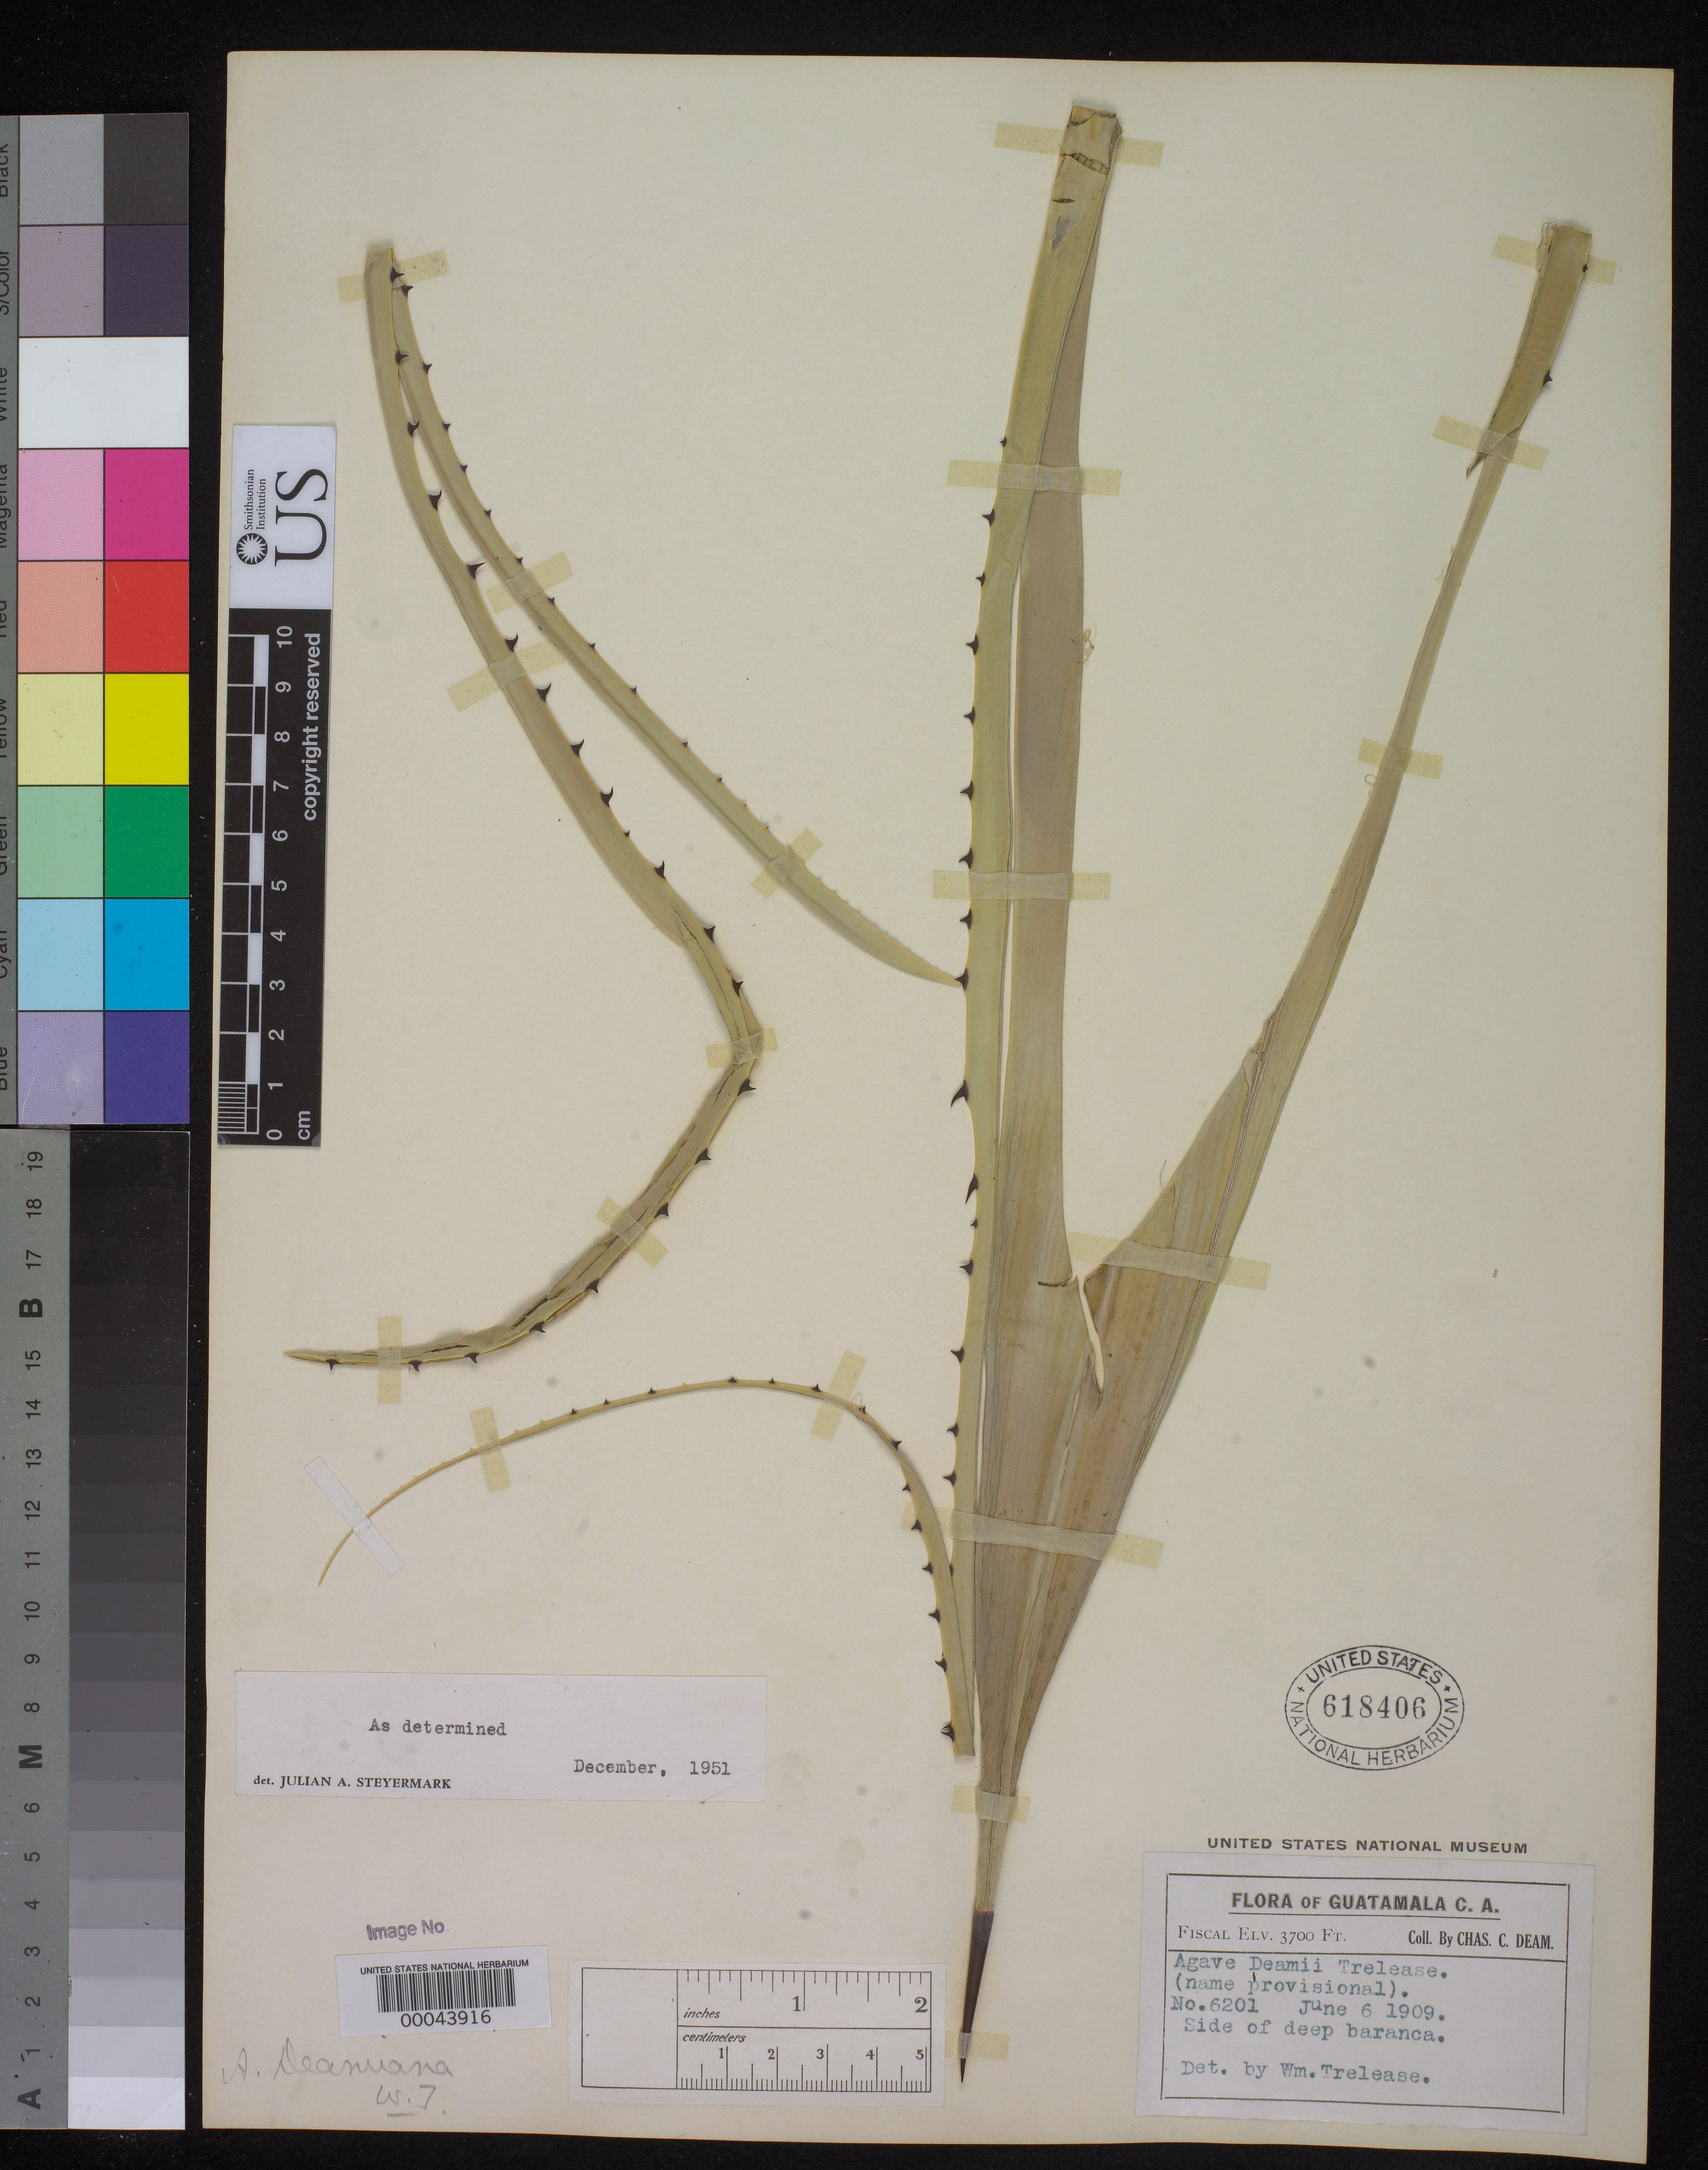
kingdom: Plantae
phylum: Tracheophyta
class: Liliopsida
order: Asparagales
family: Asparagaceae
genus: Agave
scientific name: Agave deamiana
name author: Trel.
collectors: C. C. Deam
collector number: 6201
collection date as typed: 06 Jun 1909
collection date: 1909-06-06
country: Guatemala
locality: Side of deep baranca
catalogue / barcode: US 618406